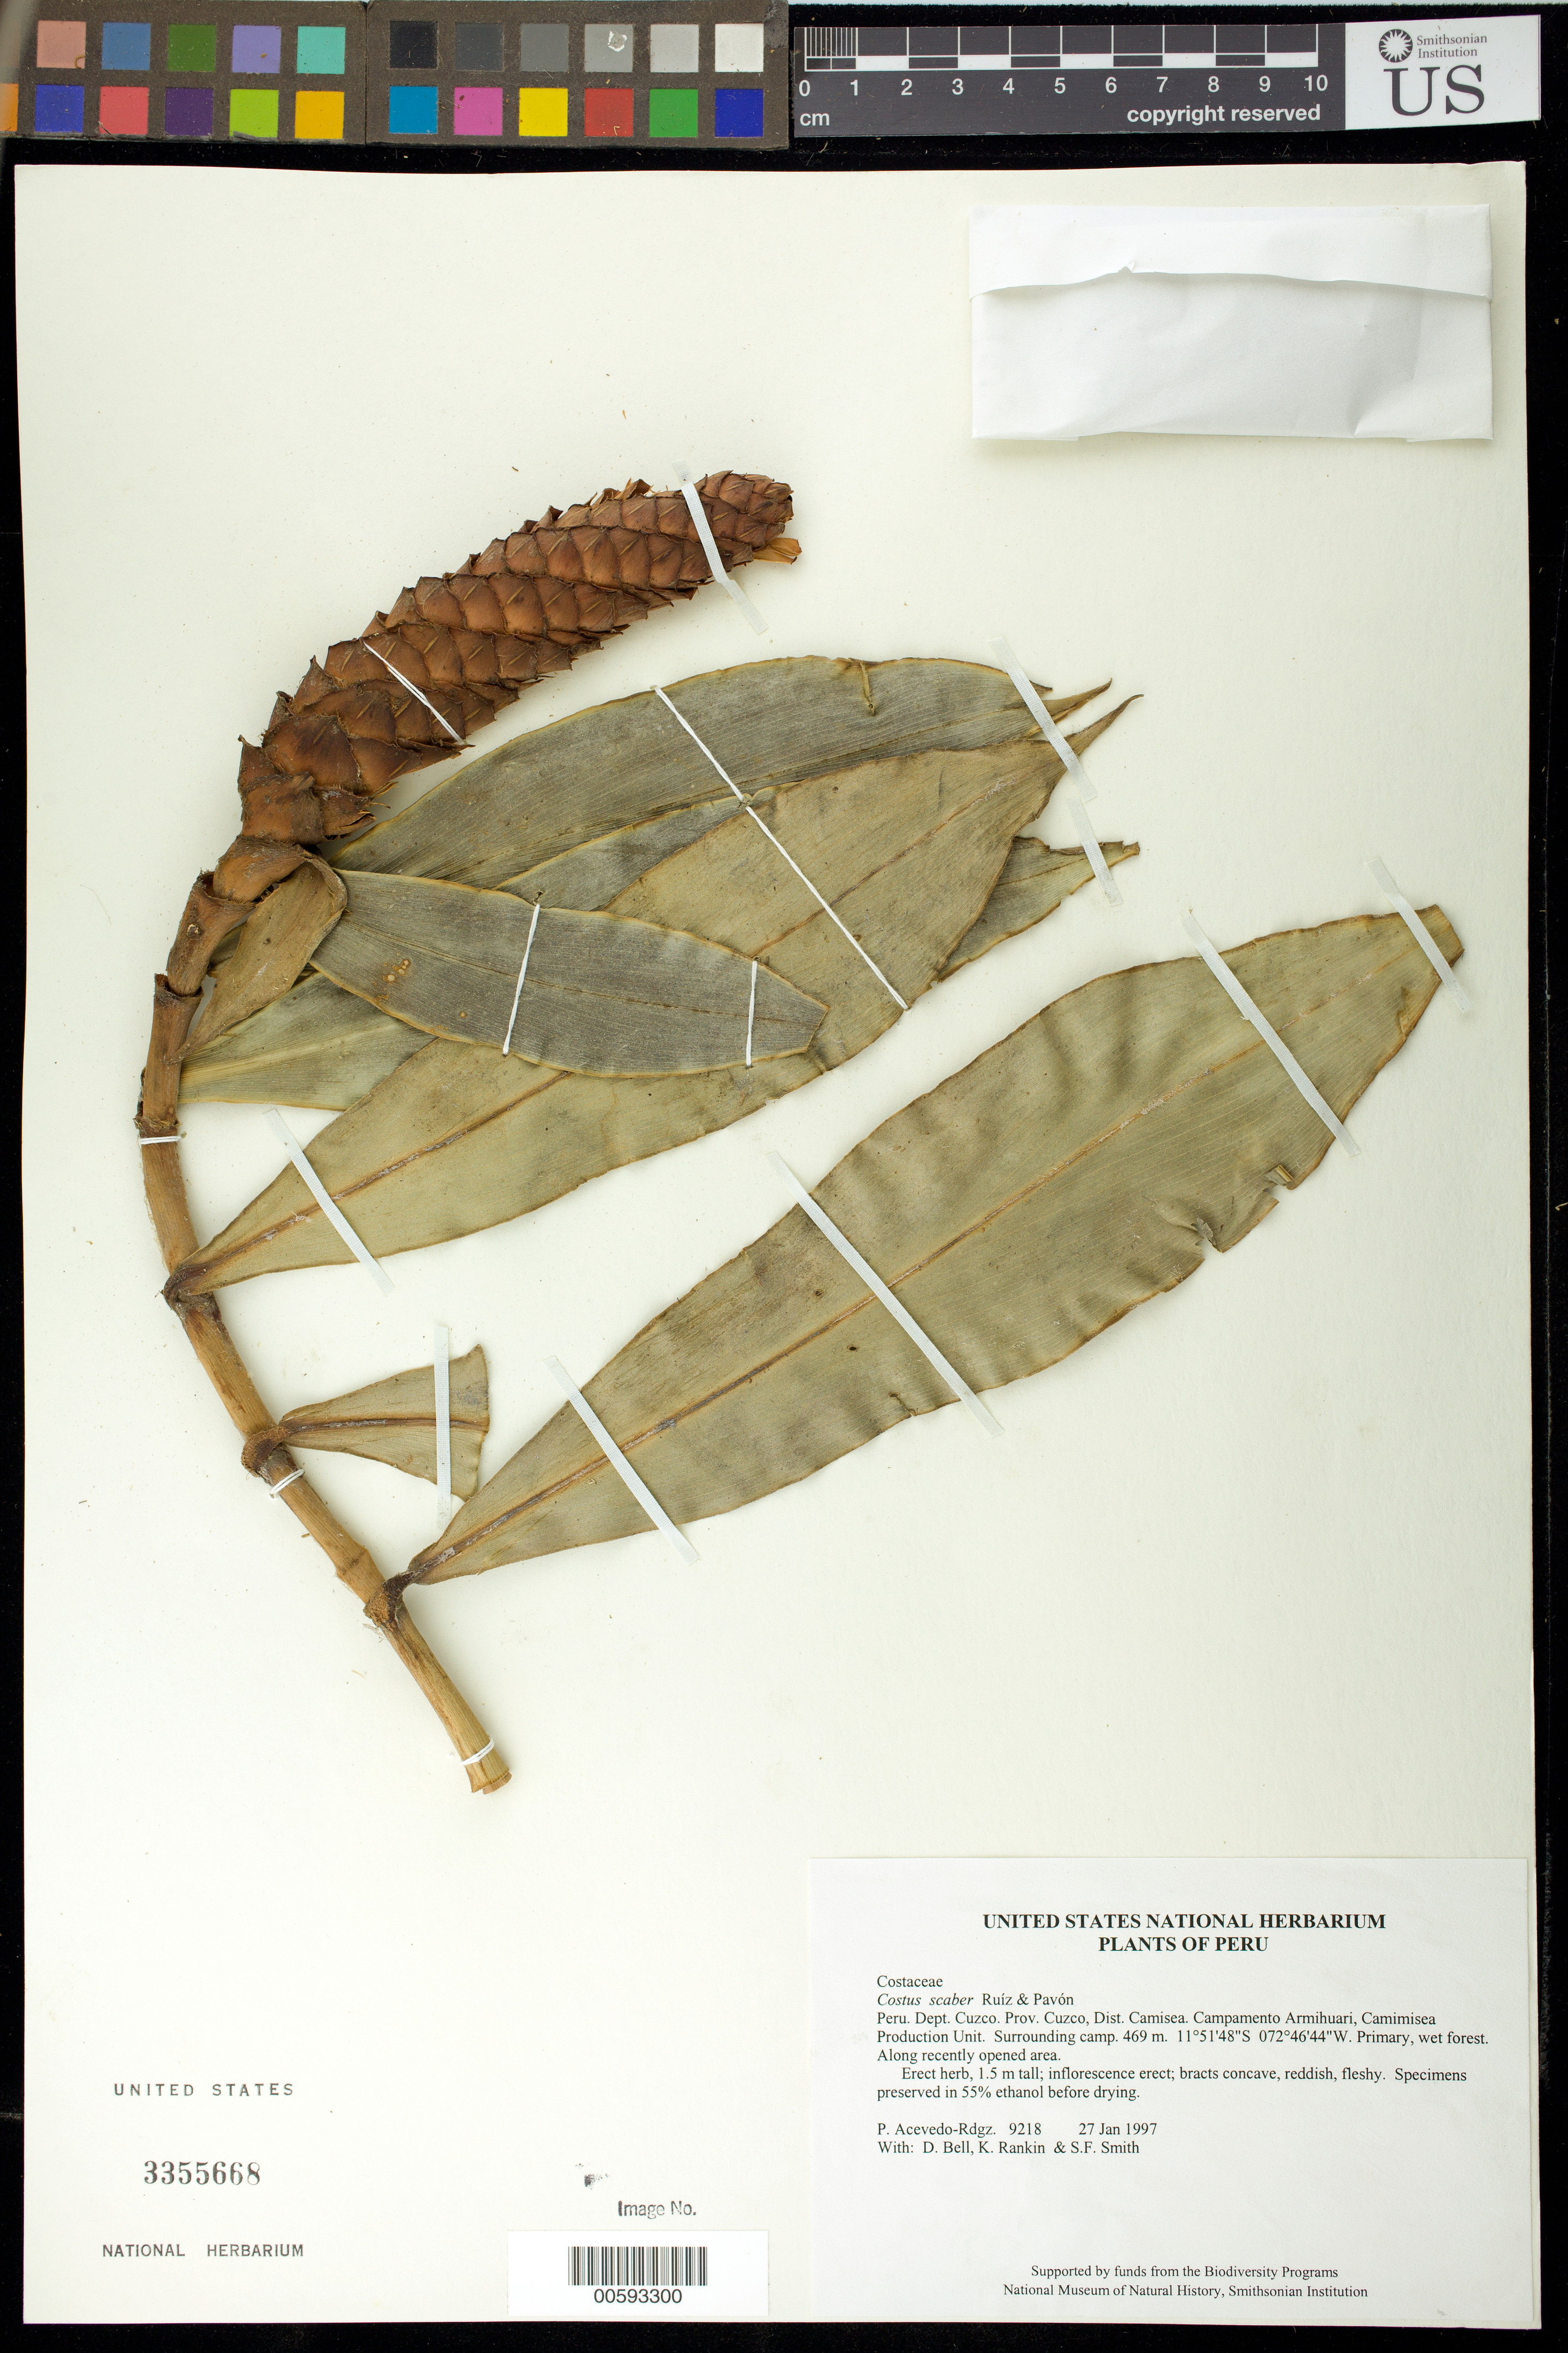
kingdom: Plantae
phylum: Tracheophyta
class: Liliopsida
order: Zingiberales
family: Costaceae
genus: Costus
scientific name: Costus scaber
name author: Ruiz & Pav.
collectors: P. Acevedo-Rodr., D. A. Bell, K. B. Rankin & S.F. Smith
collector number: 9218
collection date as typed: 27 Jan 1997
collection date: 1997-01-27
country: Peru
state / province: Cusco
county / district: Cusco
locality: Districto Camisea, Campamento Armihuari, Camimisea Production Unit. Surrounding camp.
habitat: Primary, wet forest. Along recently opened area.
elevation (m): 469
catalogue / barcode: US 3355668